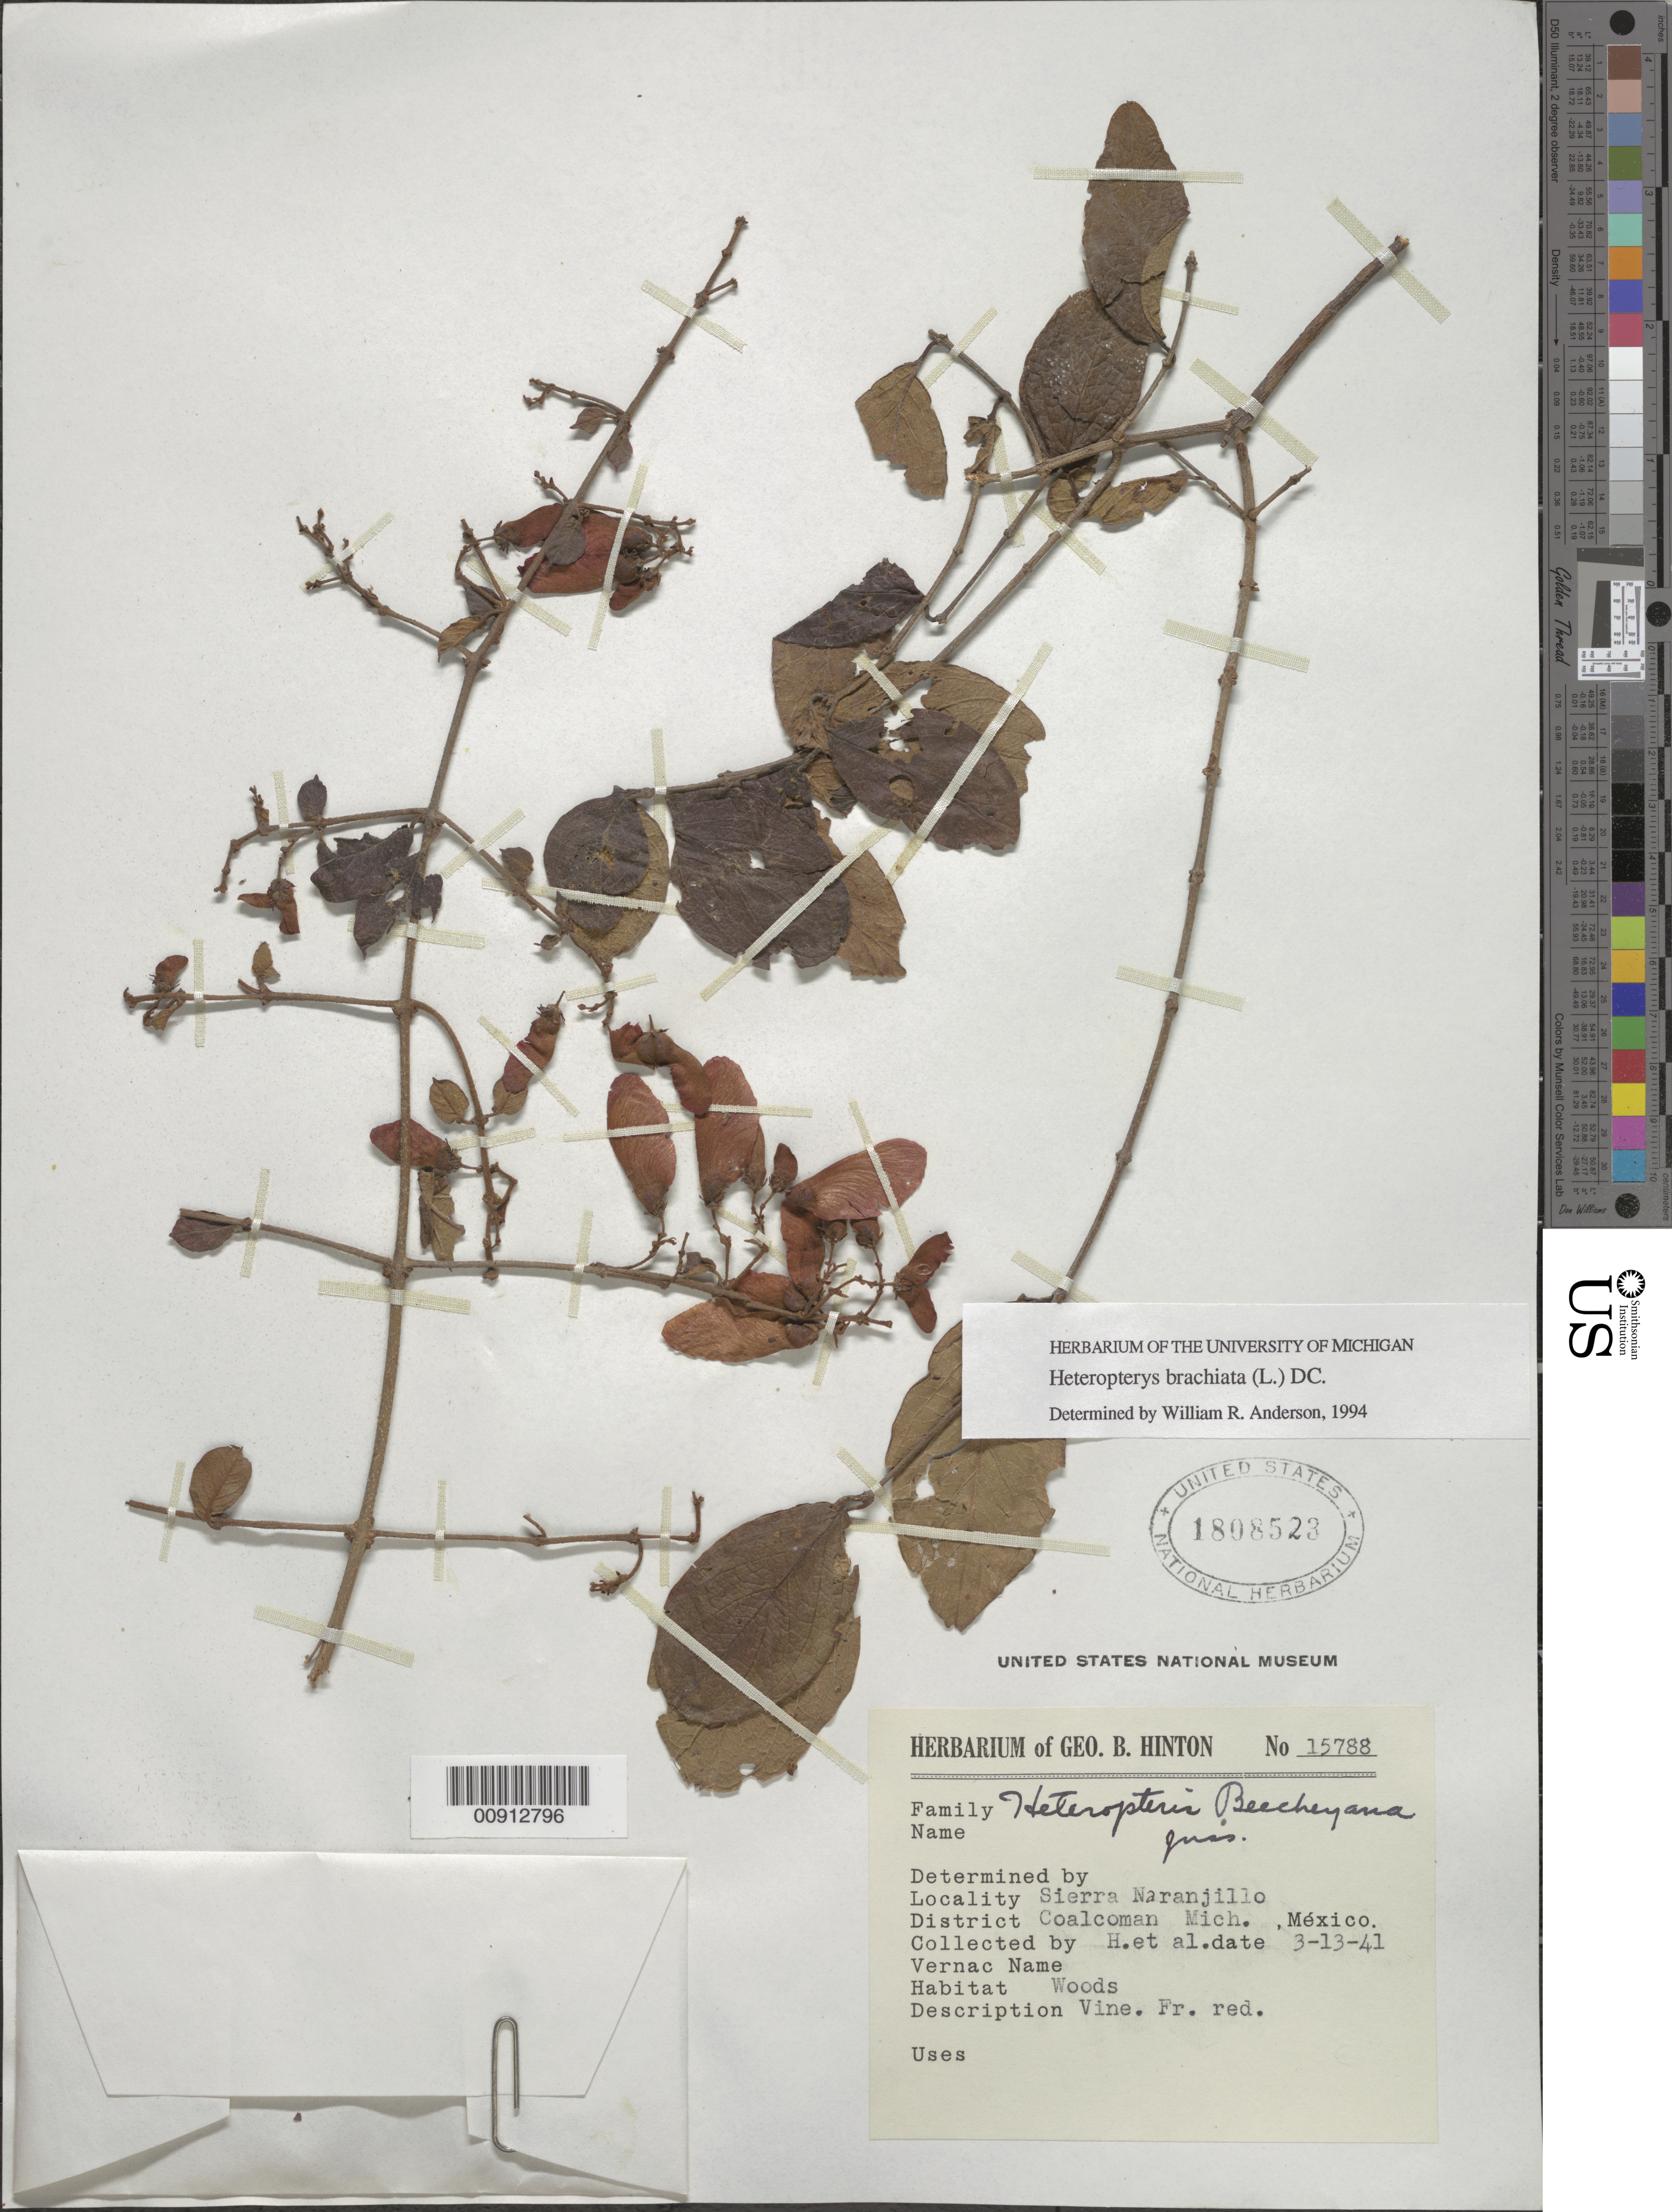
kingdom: Plantae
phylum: Tracheophyta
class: Magnoliopsida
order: Malpighiales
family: Malpighiaceae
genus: Heteropterys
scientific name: Heteropterys brachiata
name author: (L.) DC.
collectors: G. B. Hinton & et al.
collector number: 15788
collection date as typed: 13 Mar 1941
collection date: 1941-03-13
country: Mexico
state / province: Michoacán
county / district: Coalcomán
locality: Sierra Naranjillo, District Coalcomán, Michoacán.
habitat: Woods.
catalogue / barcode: US 1808523